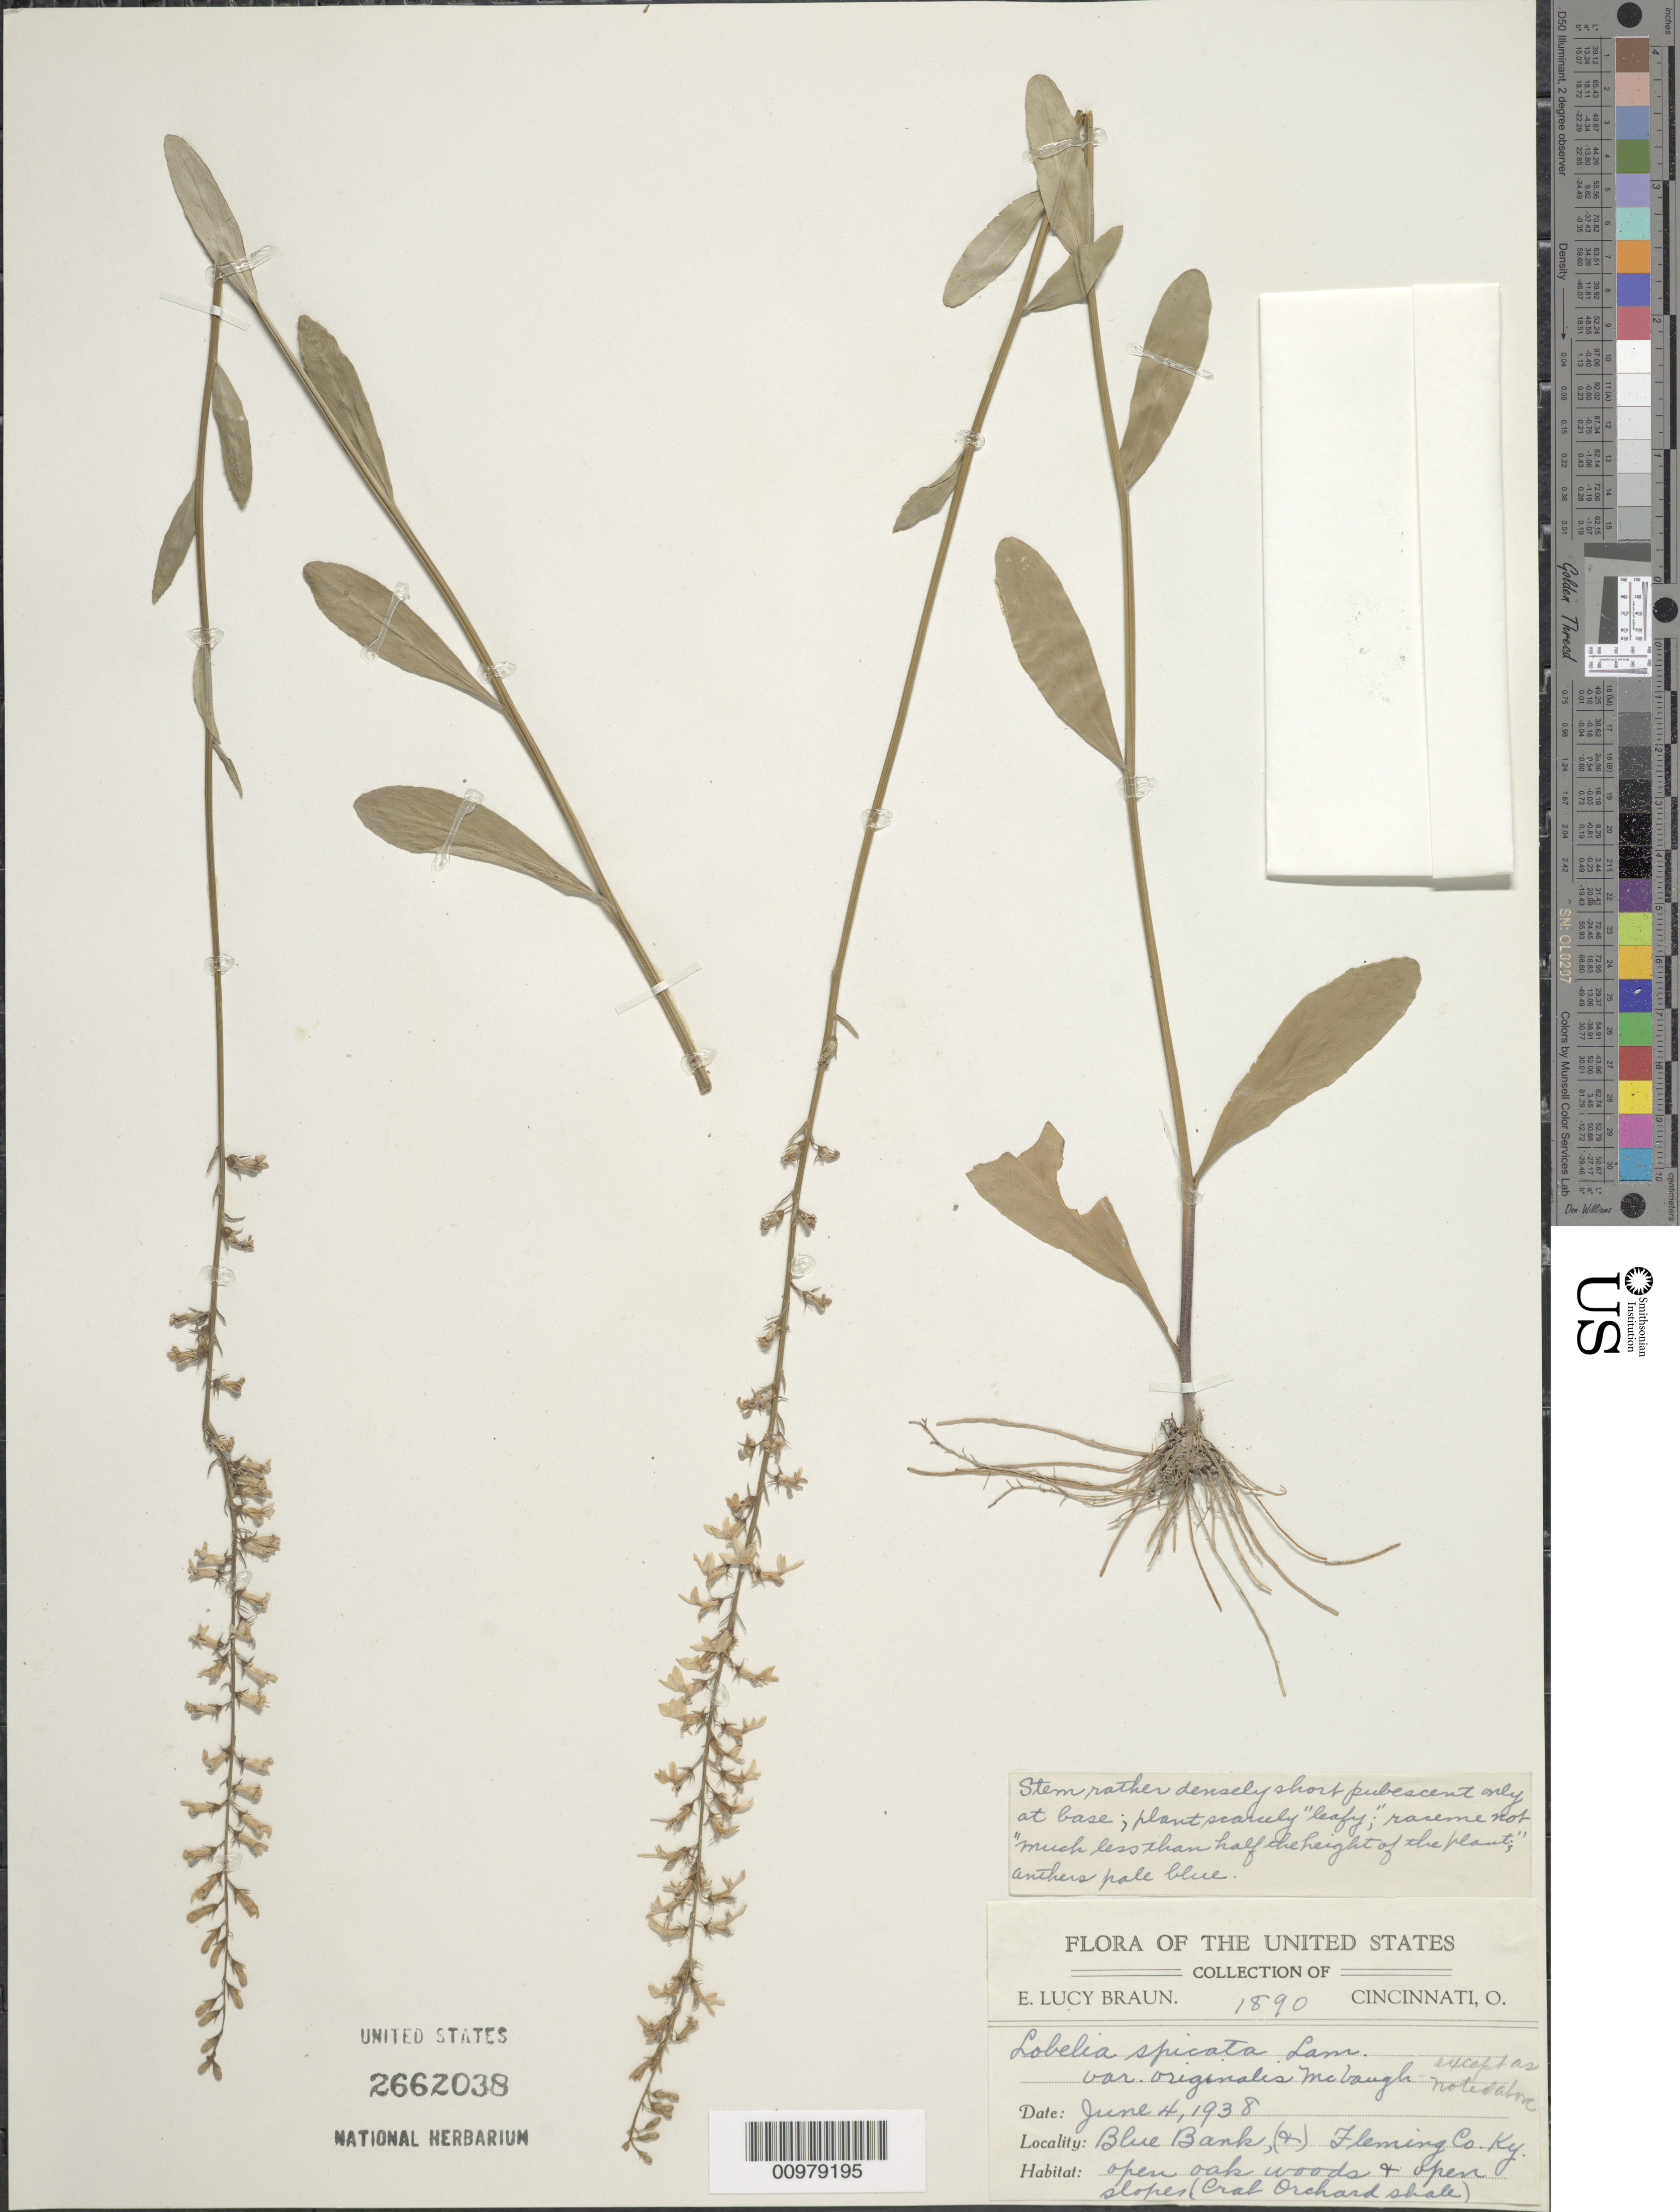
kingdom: Plantae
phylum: Tracheophyta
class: Magnoliopsida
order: Asterales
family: Campanulaceae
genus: Lobelia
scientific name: Lobelia spicata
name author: Lam.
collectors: E. L. Braun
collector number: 1890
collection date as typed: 4 Jun 1938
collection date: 1938-06-04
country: United States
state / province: Kentucky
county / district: Fleming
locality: Blue Bank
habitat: open oak woods and open slopes (Crab Orchard shale)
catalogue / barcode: US 2662038